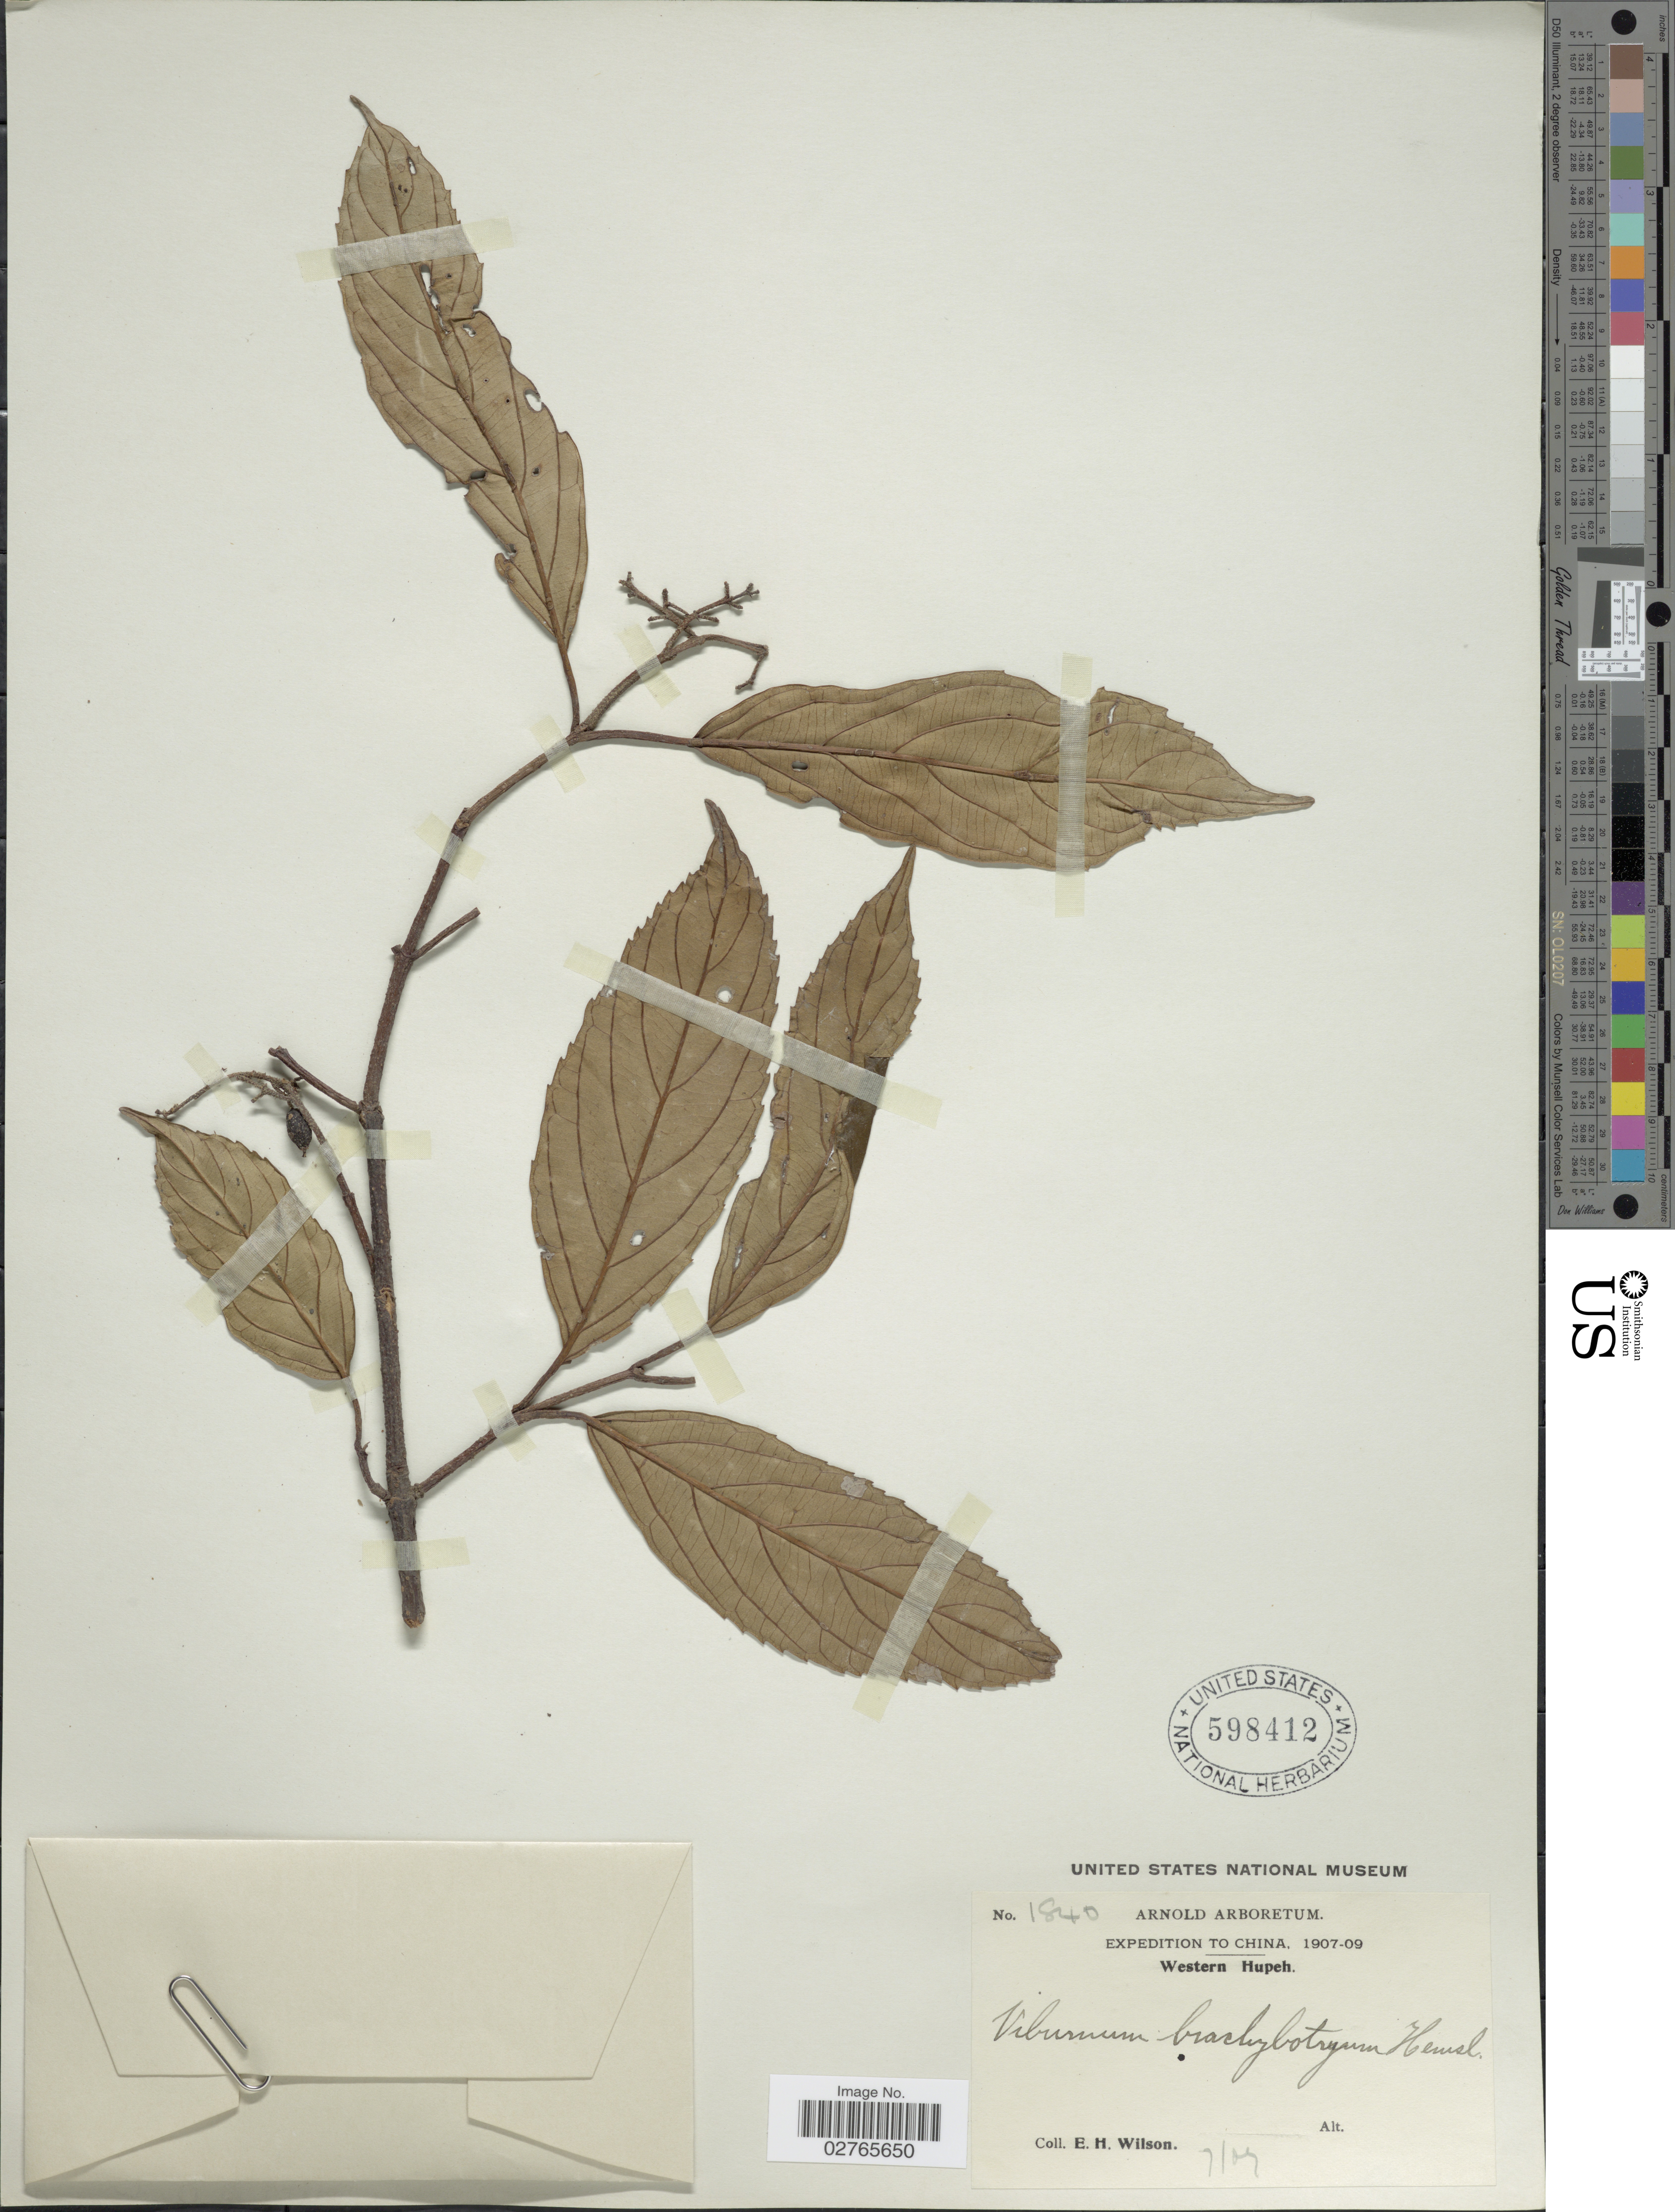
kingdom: Plantae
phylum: Tracheophyta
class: Magnoliopsida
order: Dipsacales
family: Viburnaceae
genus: Viburnum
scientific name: Viburnum brachybotryum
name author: Hemsl. in F.B. Forbes & Hemsl.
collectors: E. Wilson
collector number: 1840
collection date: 1907-07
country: China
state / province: Hubei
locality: Western Hupeh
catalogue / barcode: US 598412